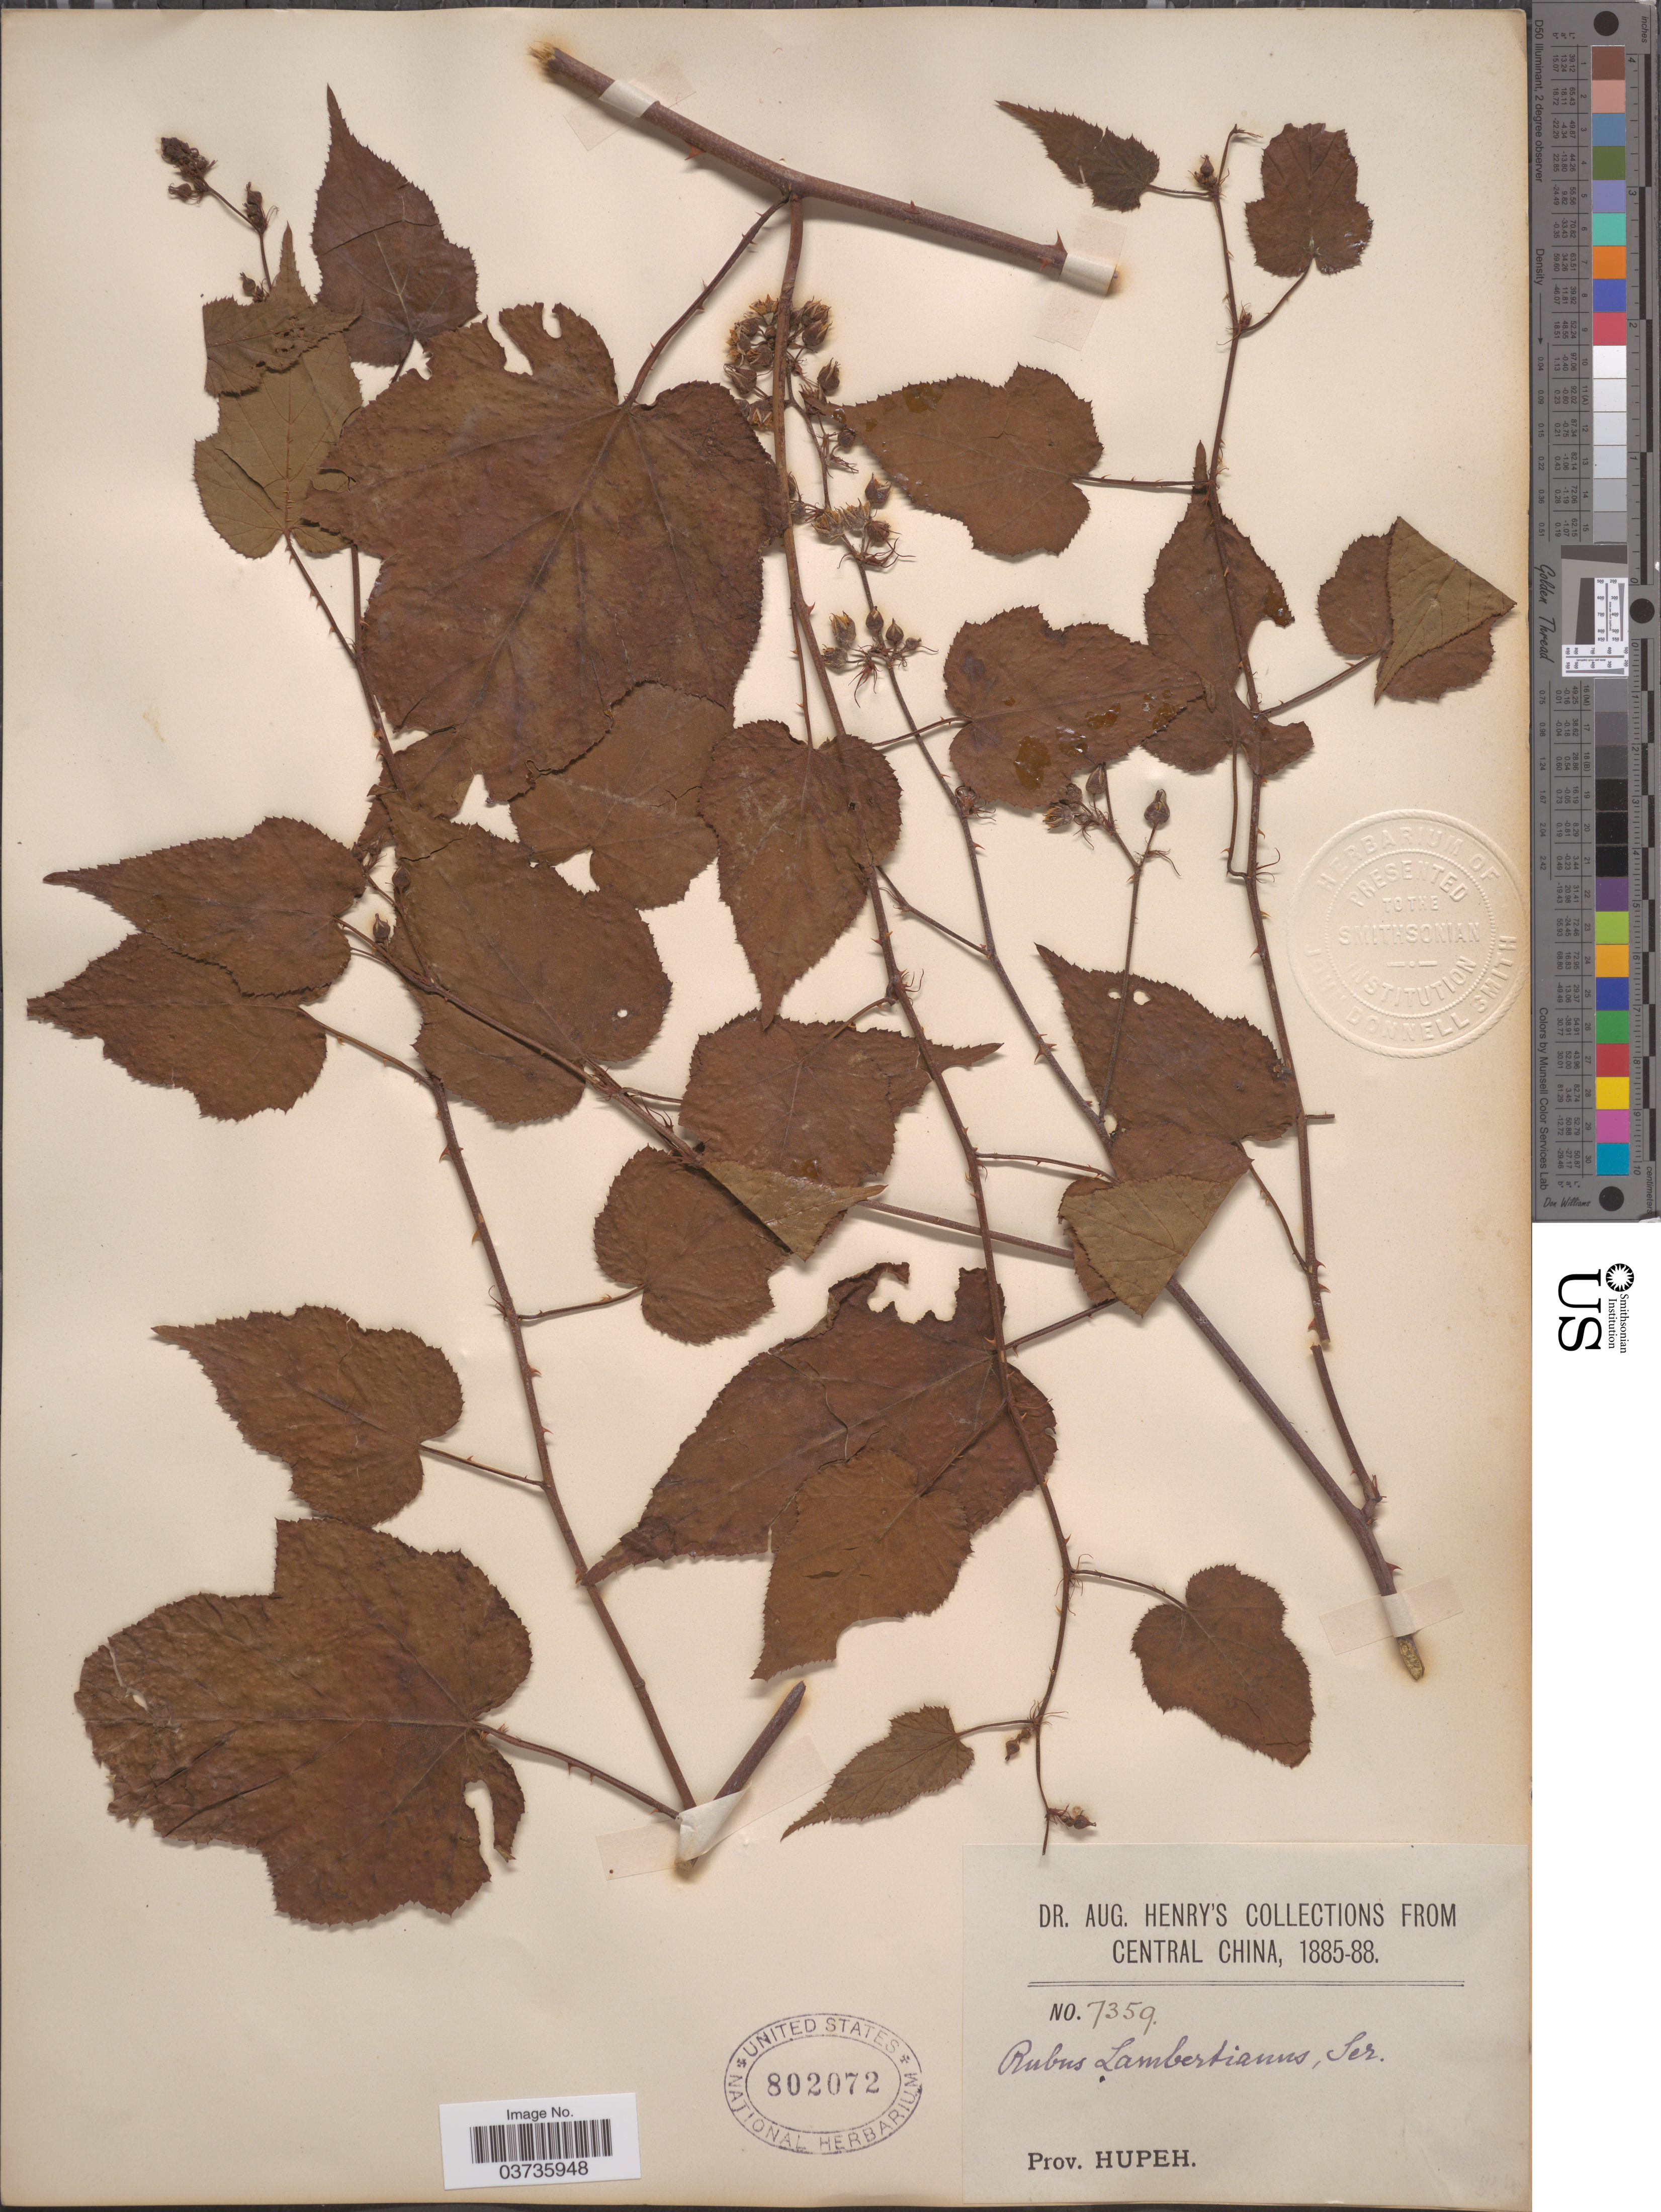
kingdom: Plantae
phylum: Tracheophyta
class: Magnoliopsida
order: Rosales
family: Rosaceae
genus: Rubus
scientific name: Rubus lambertianus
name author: Ser.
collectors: A. Henry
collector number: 7359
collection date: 1885/1888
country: China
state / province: Hubei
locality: Central China. Prov. Hupeh.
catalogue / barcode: US 802072